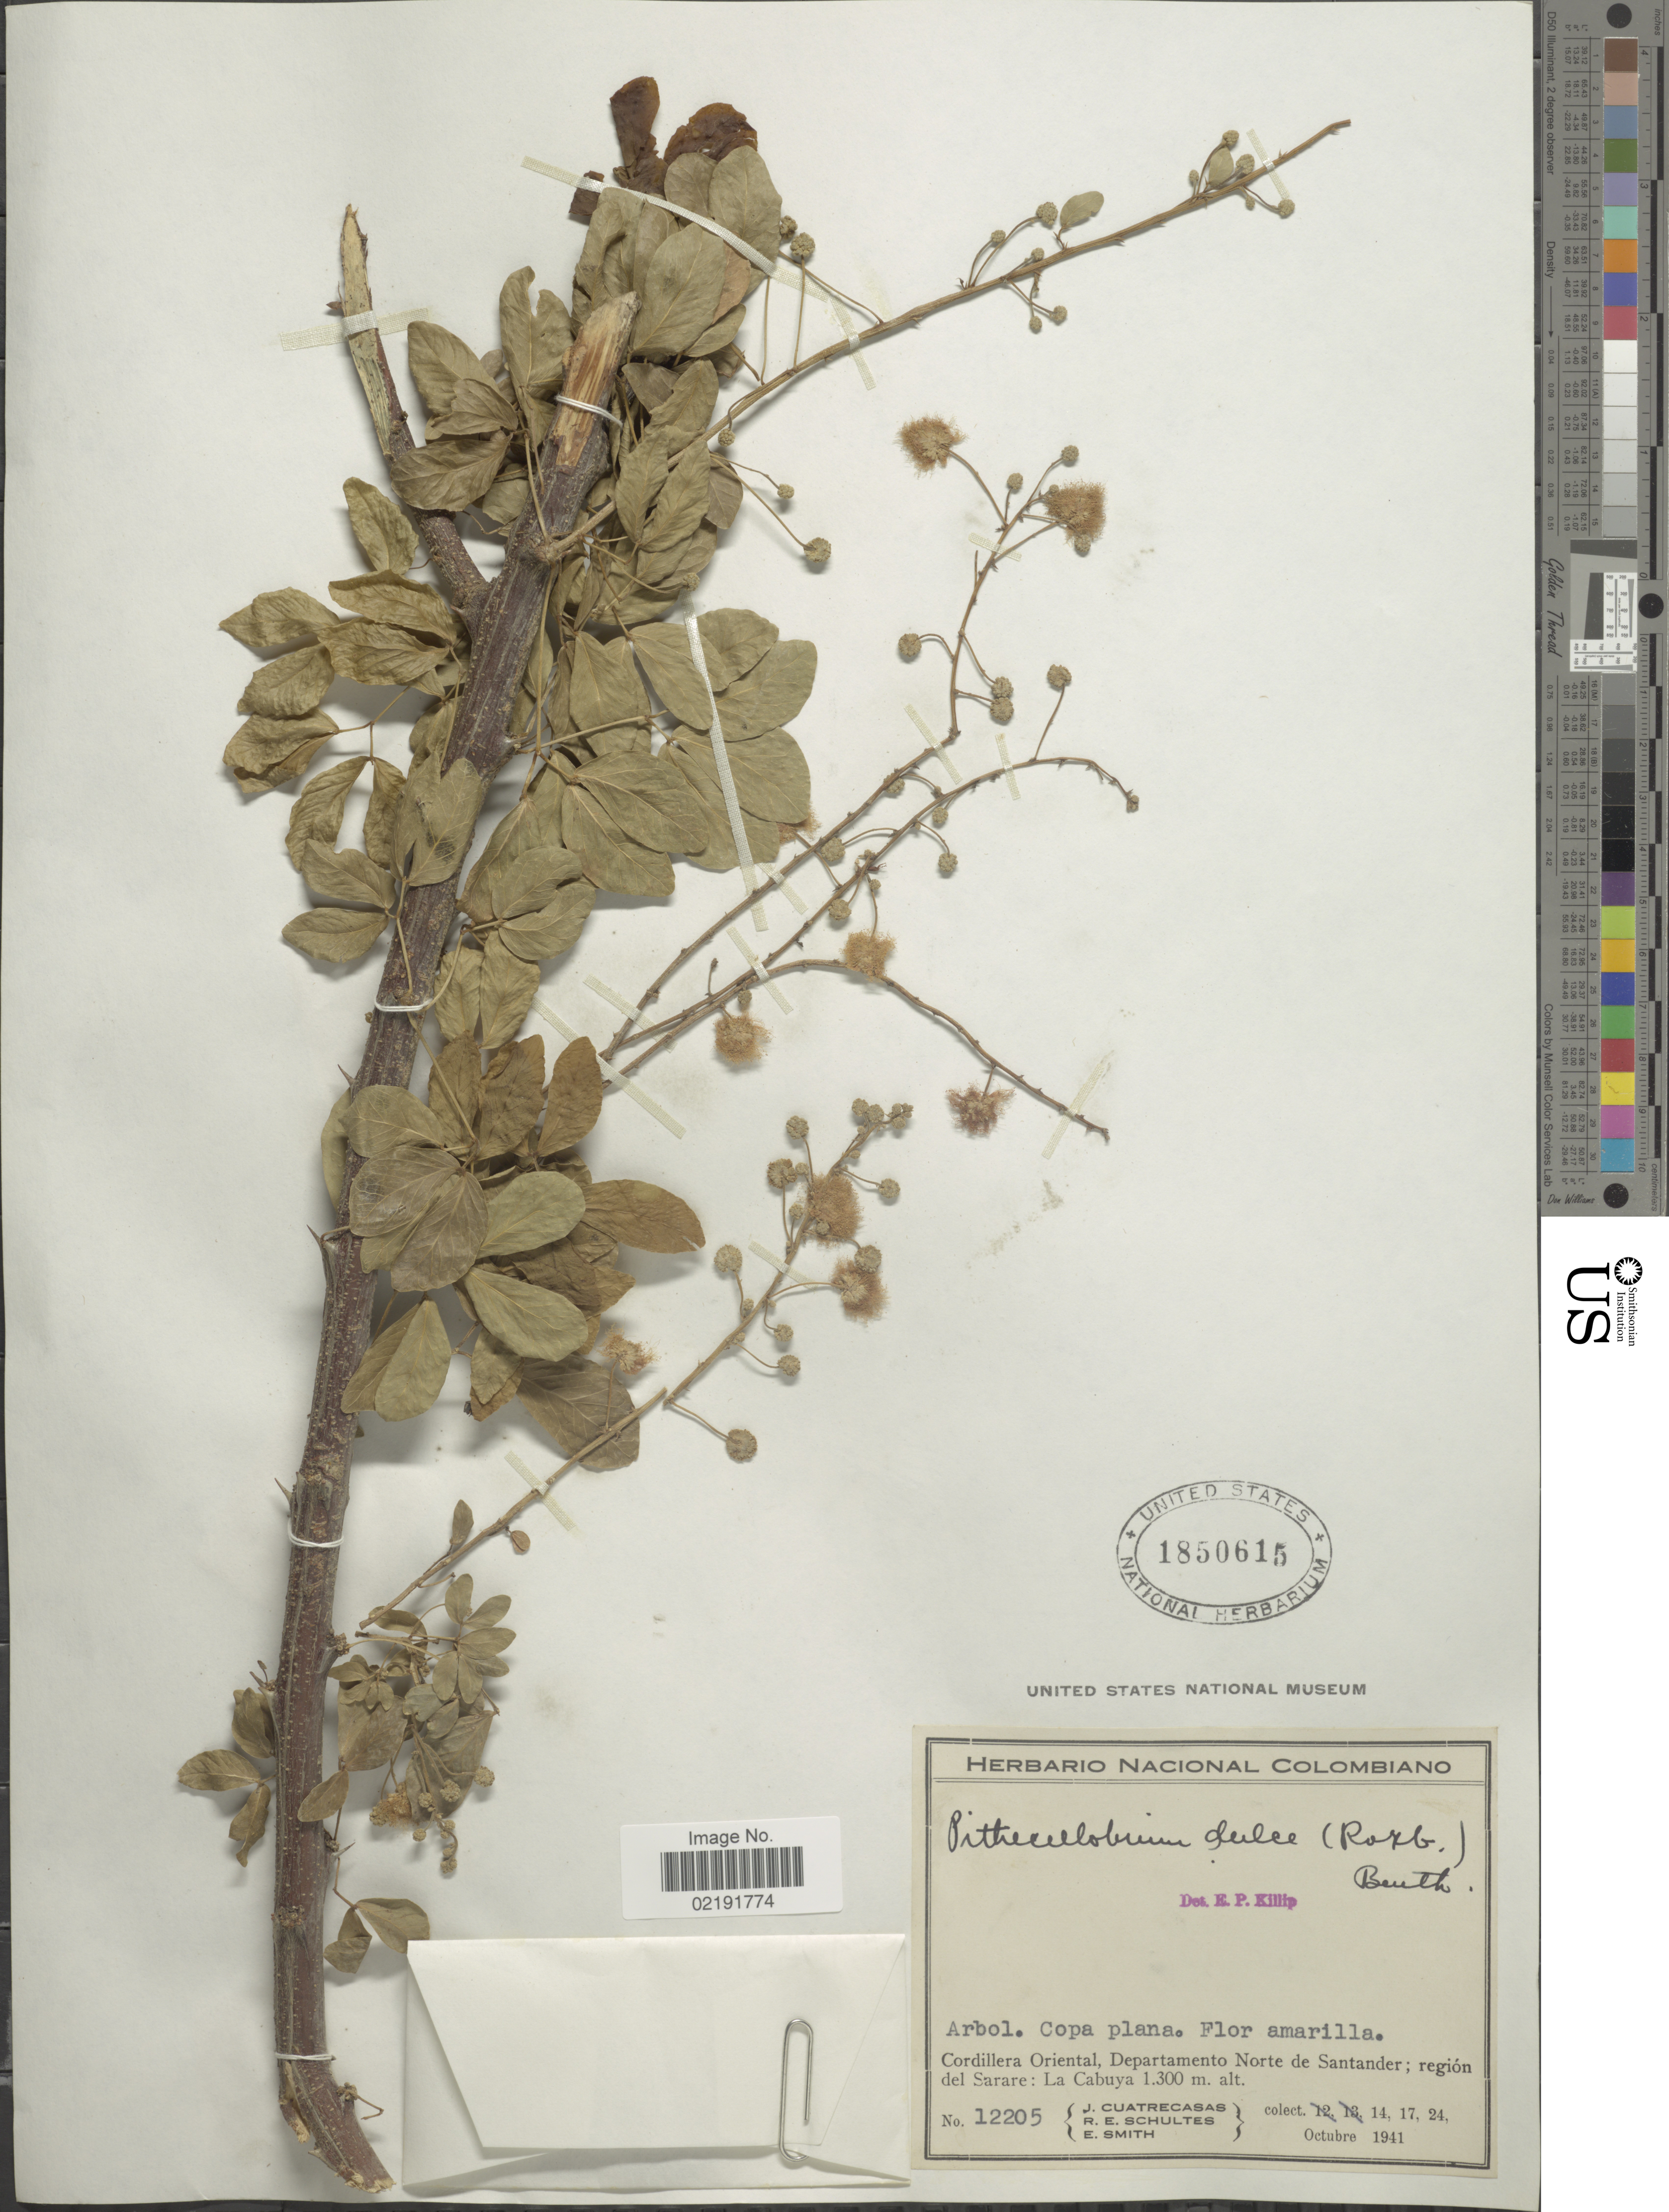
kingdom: Plantae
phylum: Tracheophyta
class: Magnoliopsida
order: Fabales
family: Fabaceae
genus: Pithecellobium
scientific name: Pithecellobium dulce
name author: (Roxb.) Benth.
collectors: J. Cuatrecasas, R. E. Schultes & E. Smith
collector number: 12205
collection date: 1941-10-14/1941-10-24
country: Colombia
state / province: Norte de Santander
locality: Cordillera Oriental, Departamento Norte de Santander; región del Sarare: La Cabuya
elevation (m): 1300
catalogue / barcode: US 1850615